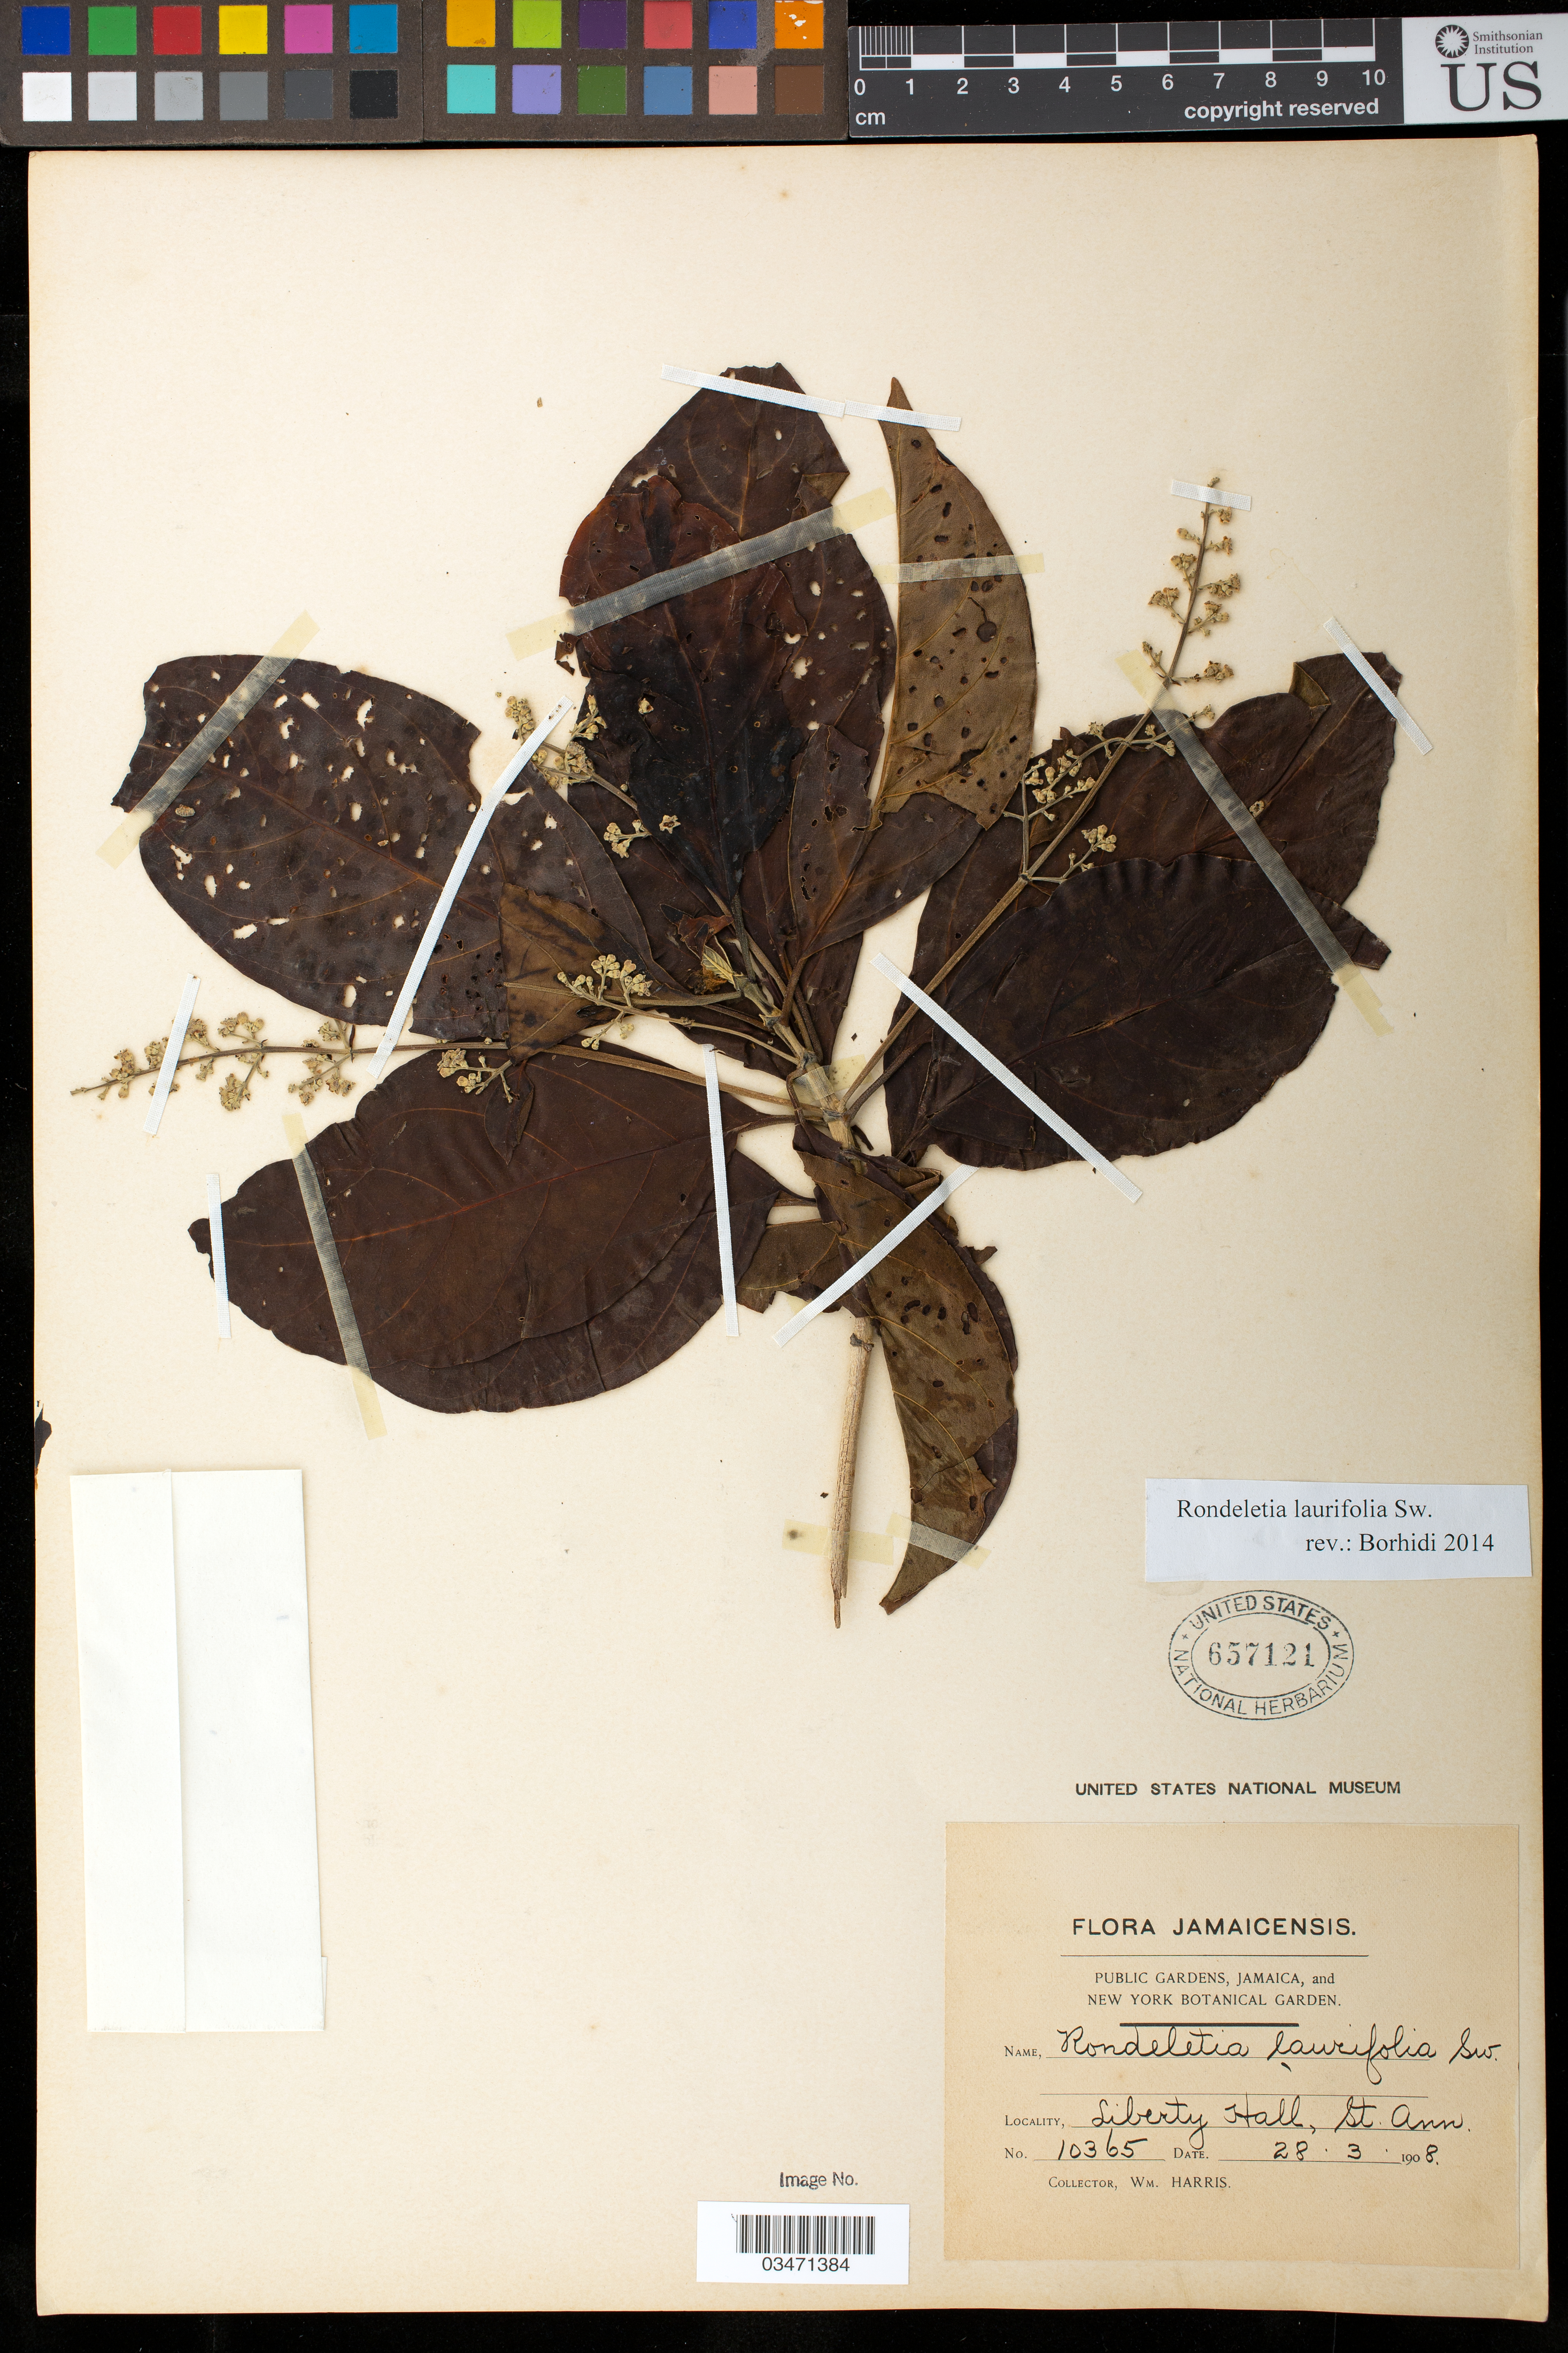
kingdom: Plantae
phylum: Tracheophyta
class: Magnoliopsida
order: Gentianales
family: Rubiaceae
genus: Rondeletia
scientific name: Rondeletia laurifolia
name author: Sw.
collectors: W. H. Harris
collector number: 10365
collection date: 1908-03-28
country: Jamaica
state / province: Saint Ann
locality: Liberty Hall, St. Ann.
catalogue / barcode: US 657121